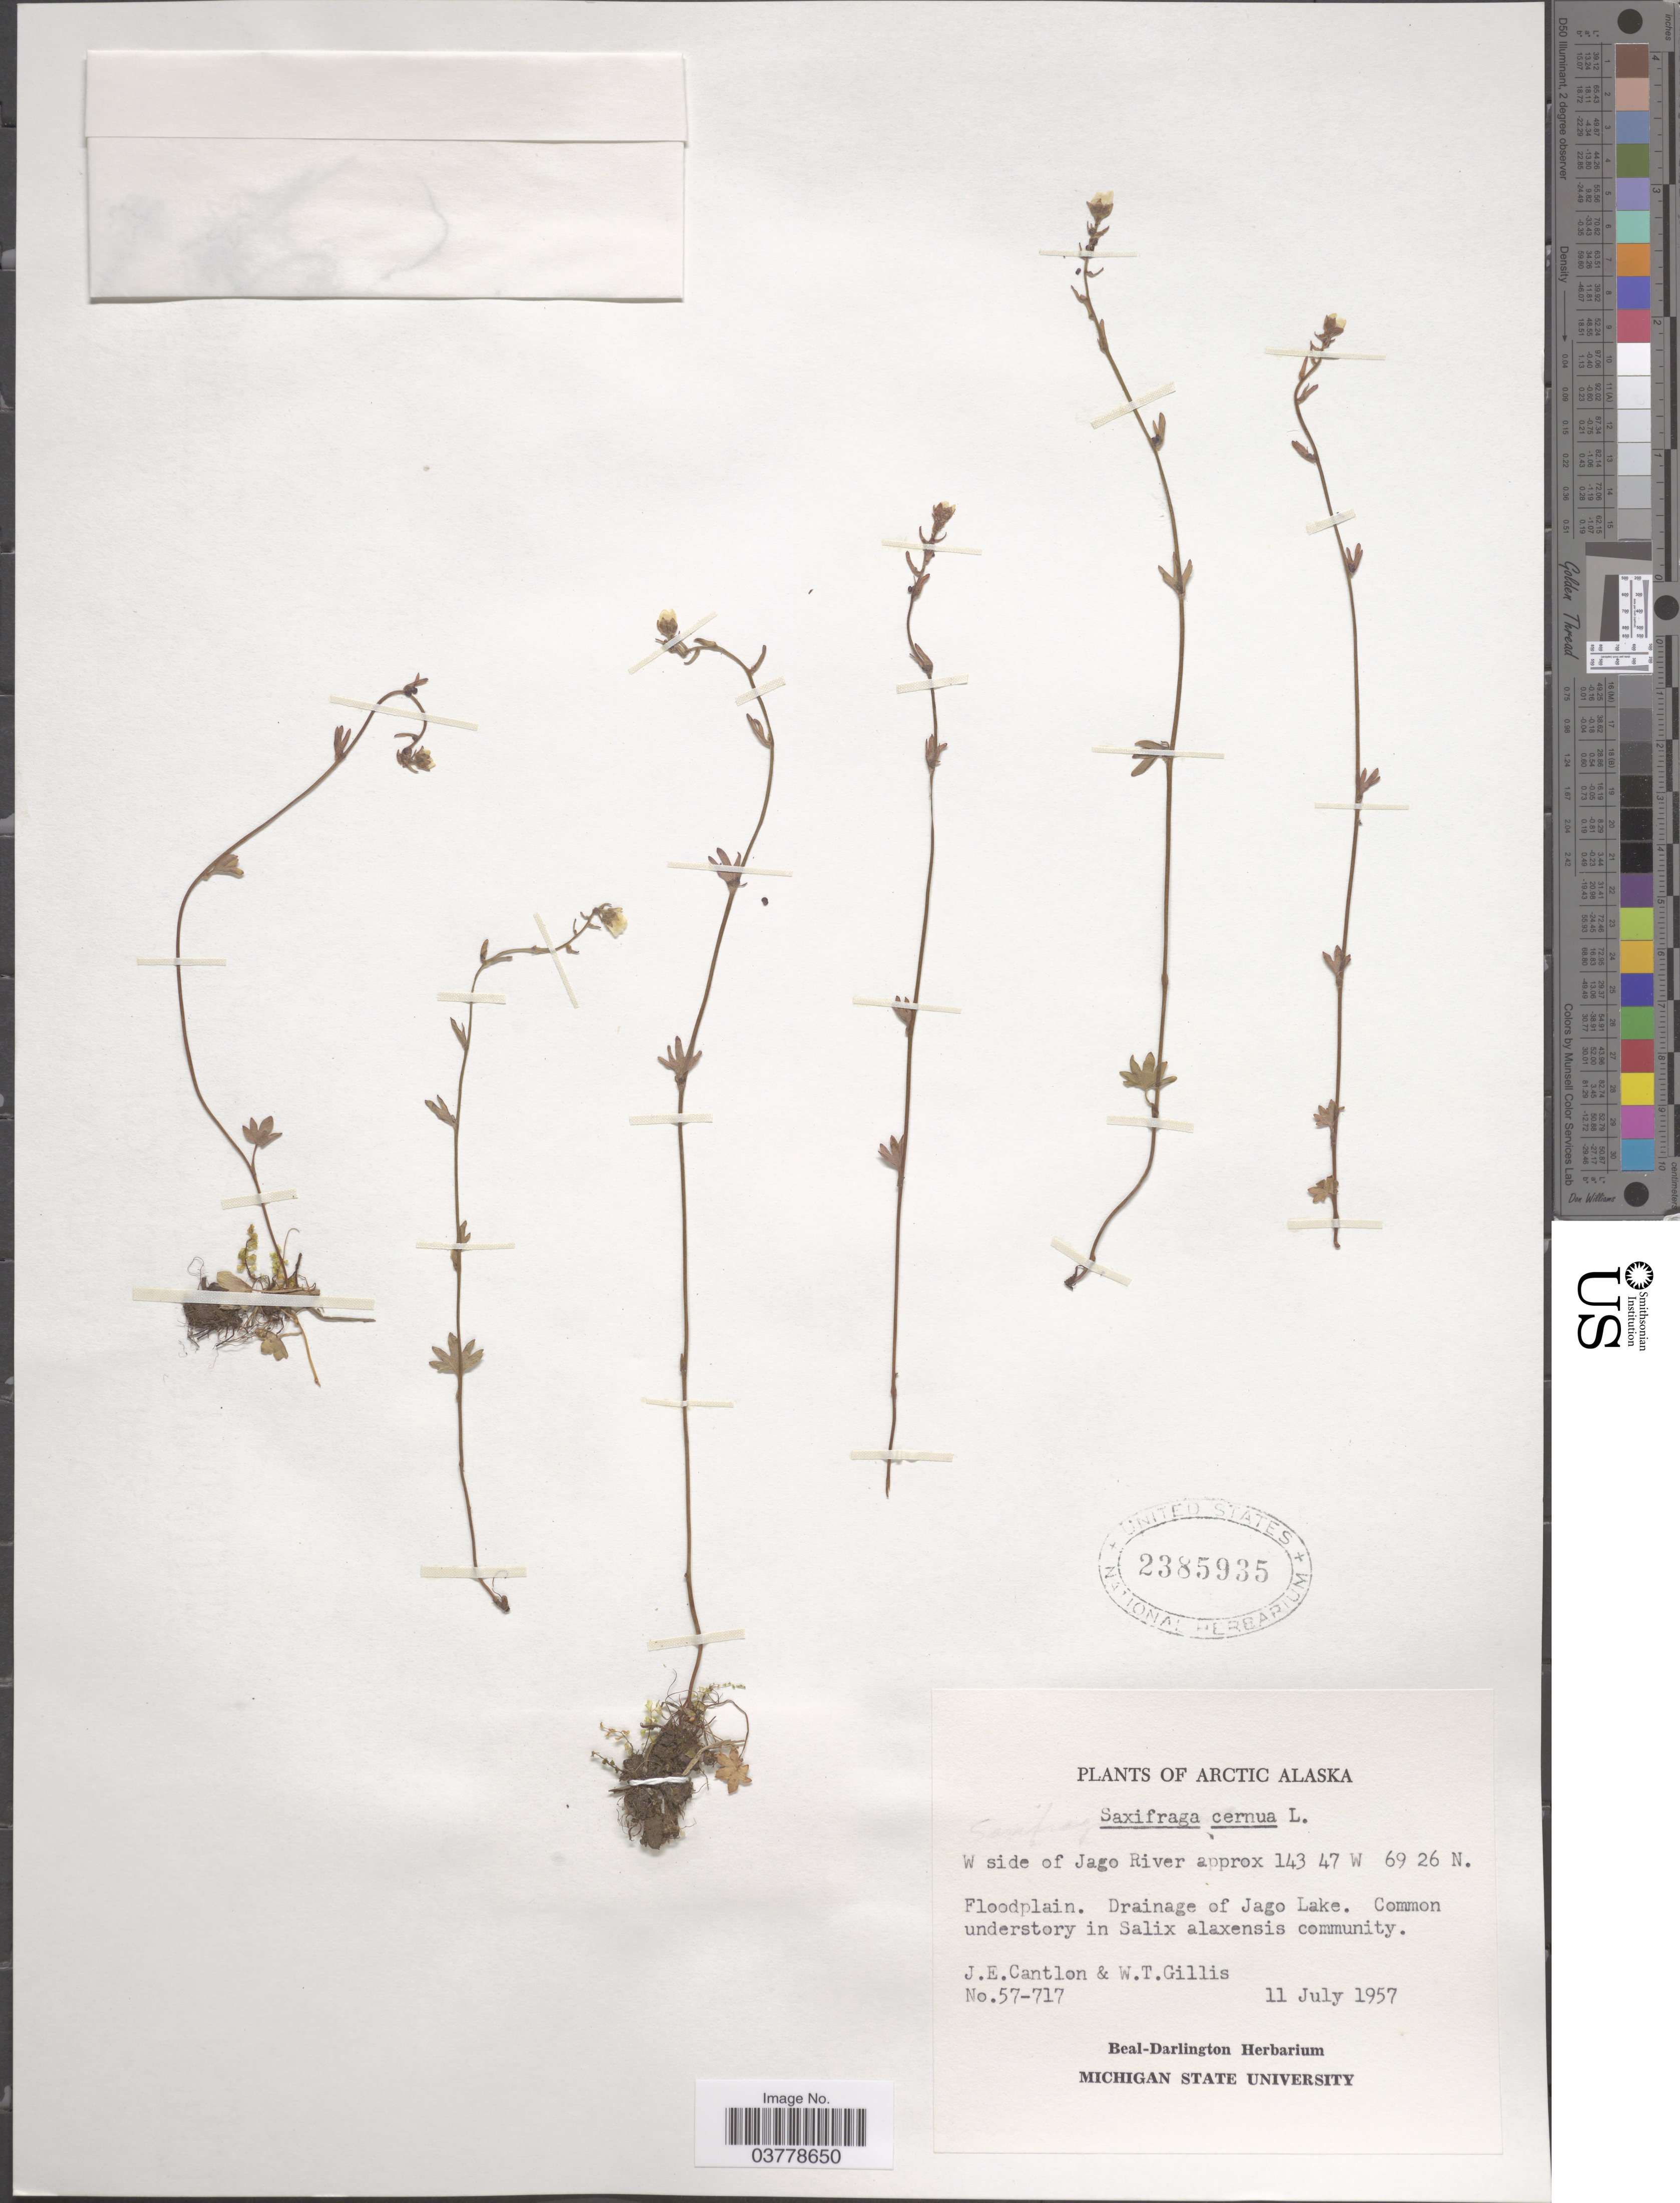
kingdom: Plantae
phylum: Tracheophyta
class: Magnoliopsida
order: Saxifragales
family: Saxifragaceae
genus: Saxifraga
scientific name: Saxifraga cernua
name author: L.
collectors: J. Cantlon & W. T. Gillis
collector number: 57-717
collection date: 1957-07-11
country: United States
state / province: Alaska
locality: Arctic Alaska. W side of Jago River. Floodplain. Drainage of Jago Lake.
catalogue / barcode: US 2385935